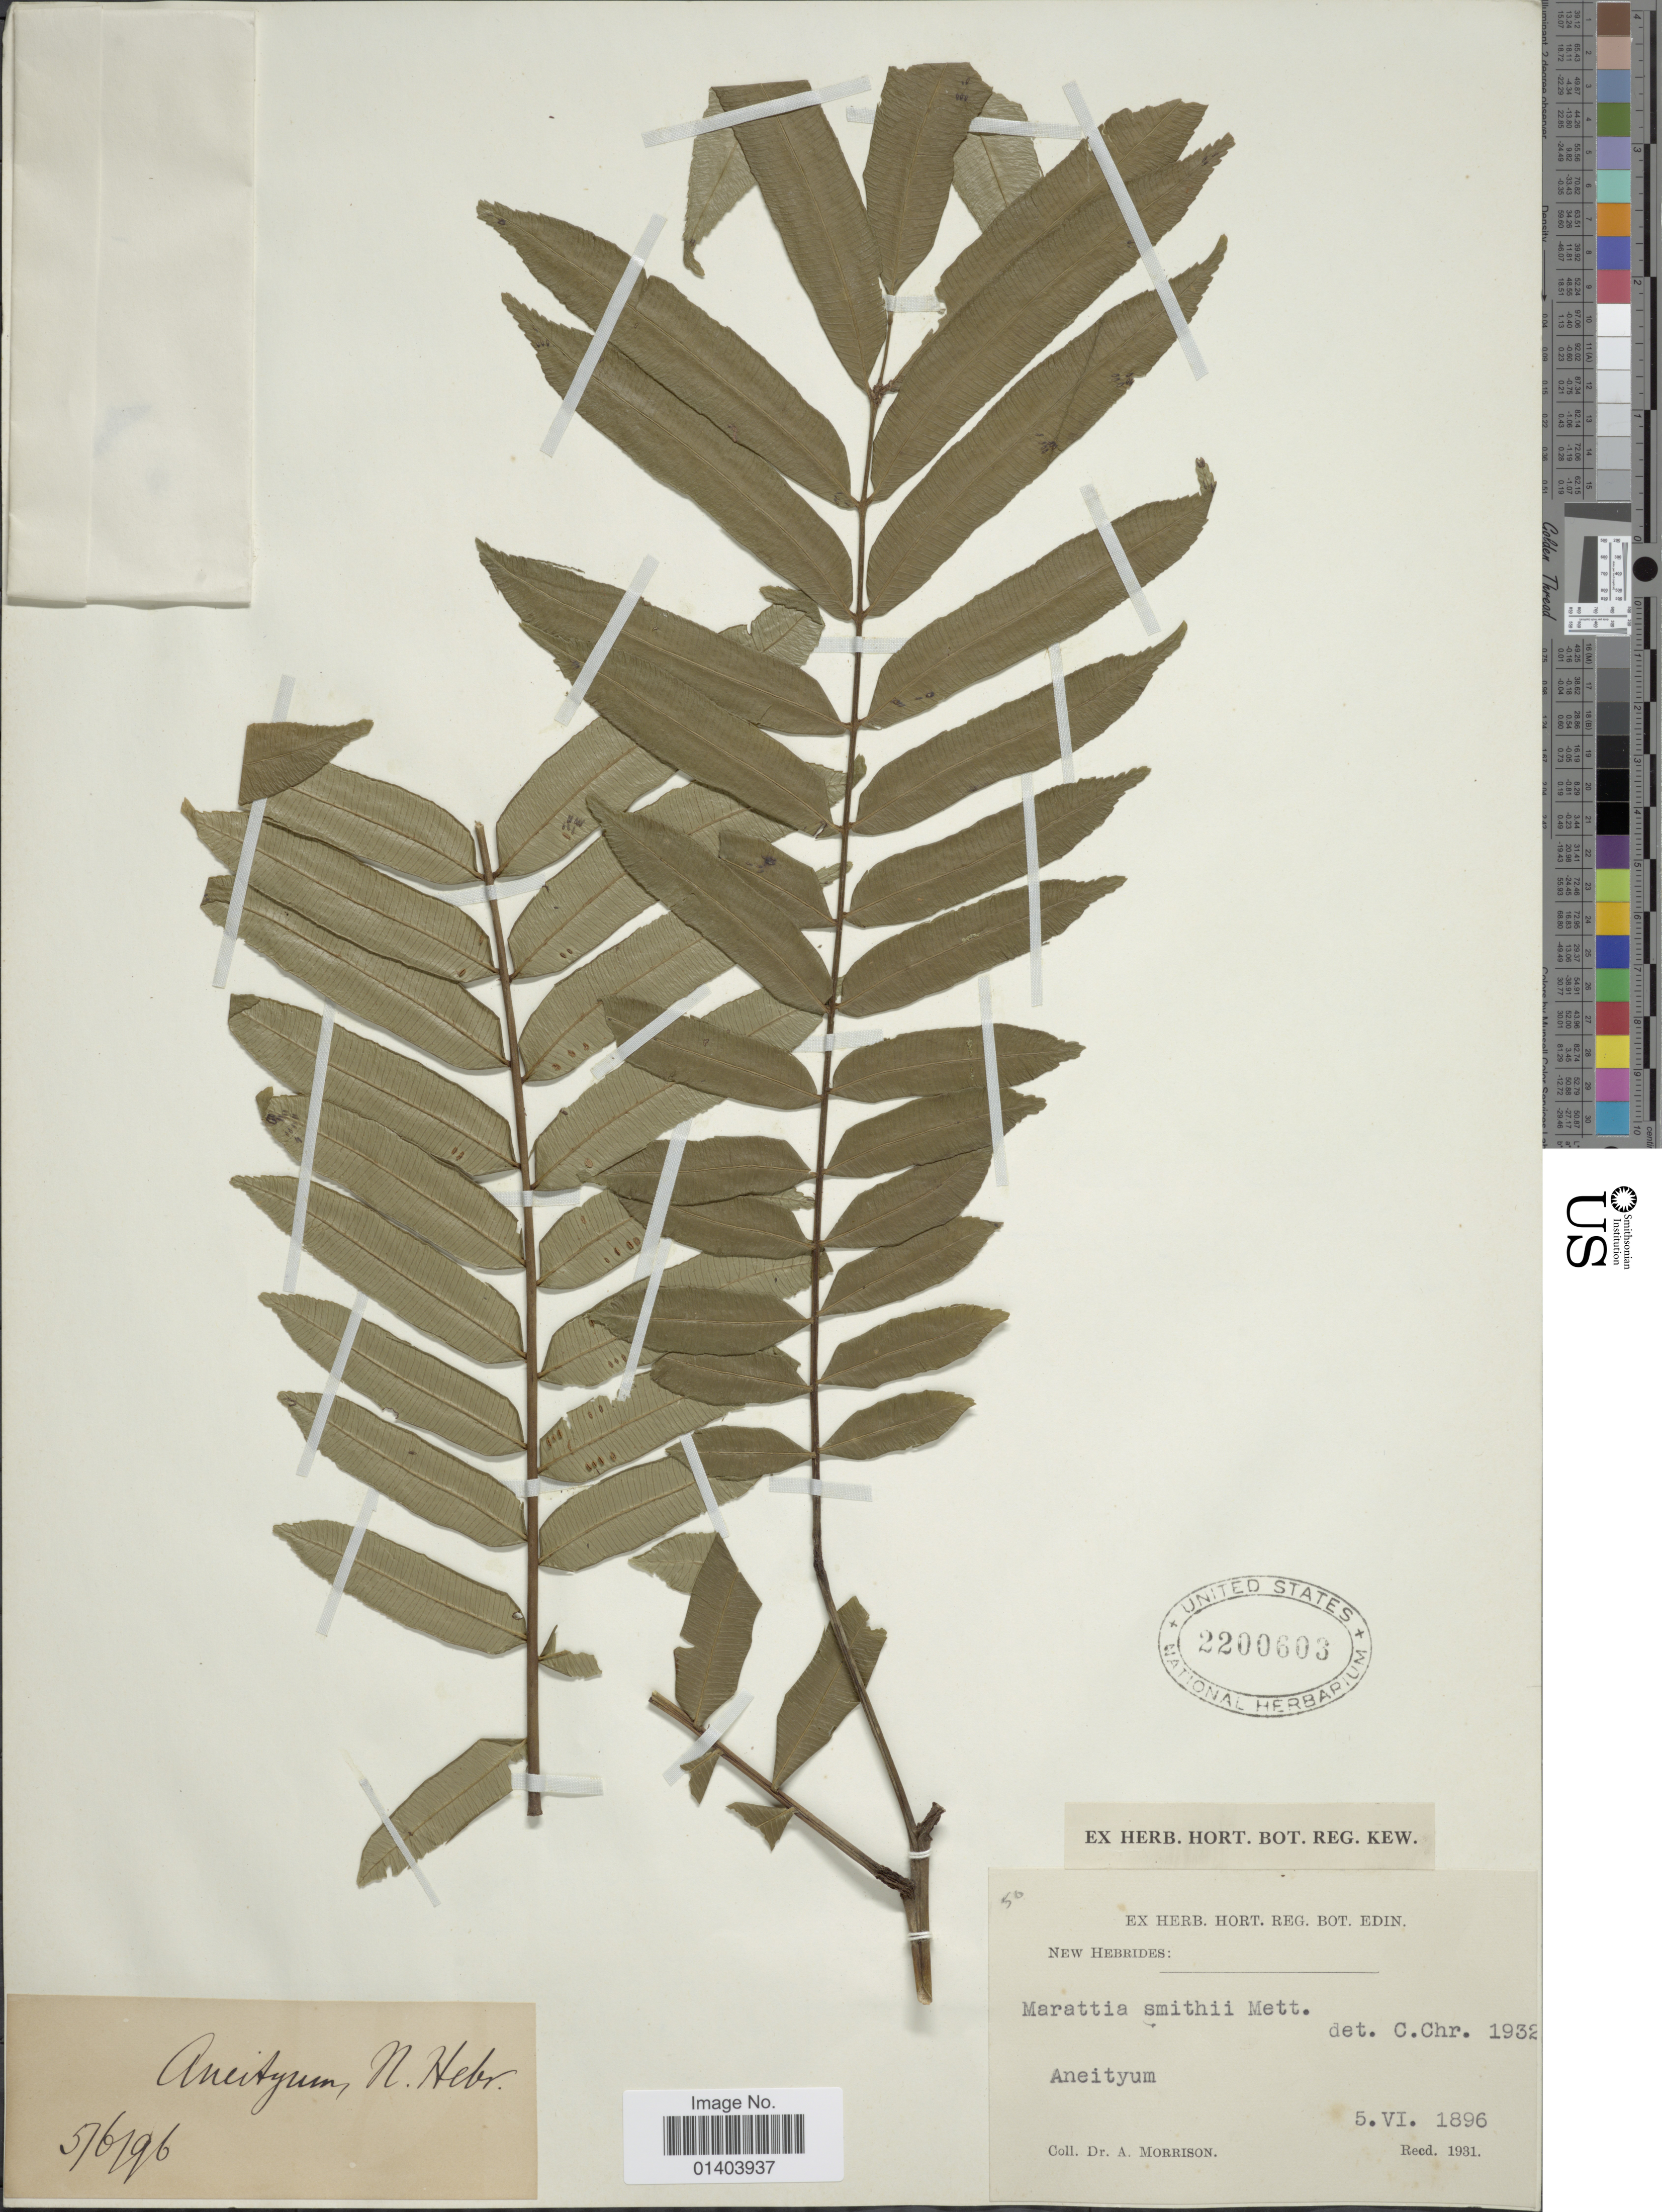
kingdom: Plantae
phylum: Tracheophyta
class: Polypodiopsida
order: Marattiales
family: Marattiaceae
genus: Ptisana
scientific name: Ptisana smithii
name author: (Mett. ex Kuhn) Murdock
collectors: A. Morrison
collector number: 50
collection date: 1896-06-05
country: Vanuatu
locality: New Hebrides, Aneityum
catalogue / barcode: US 2200603